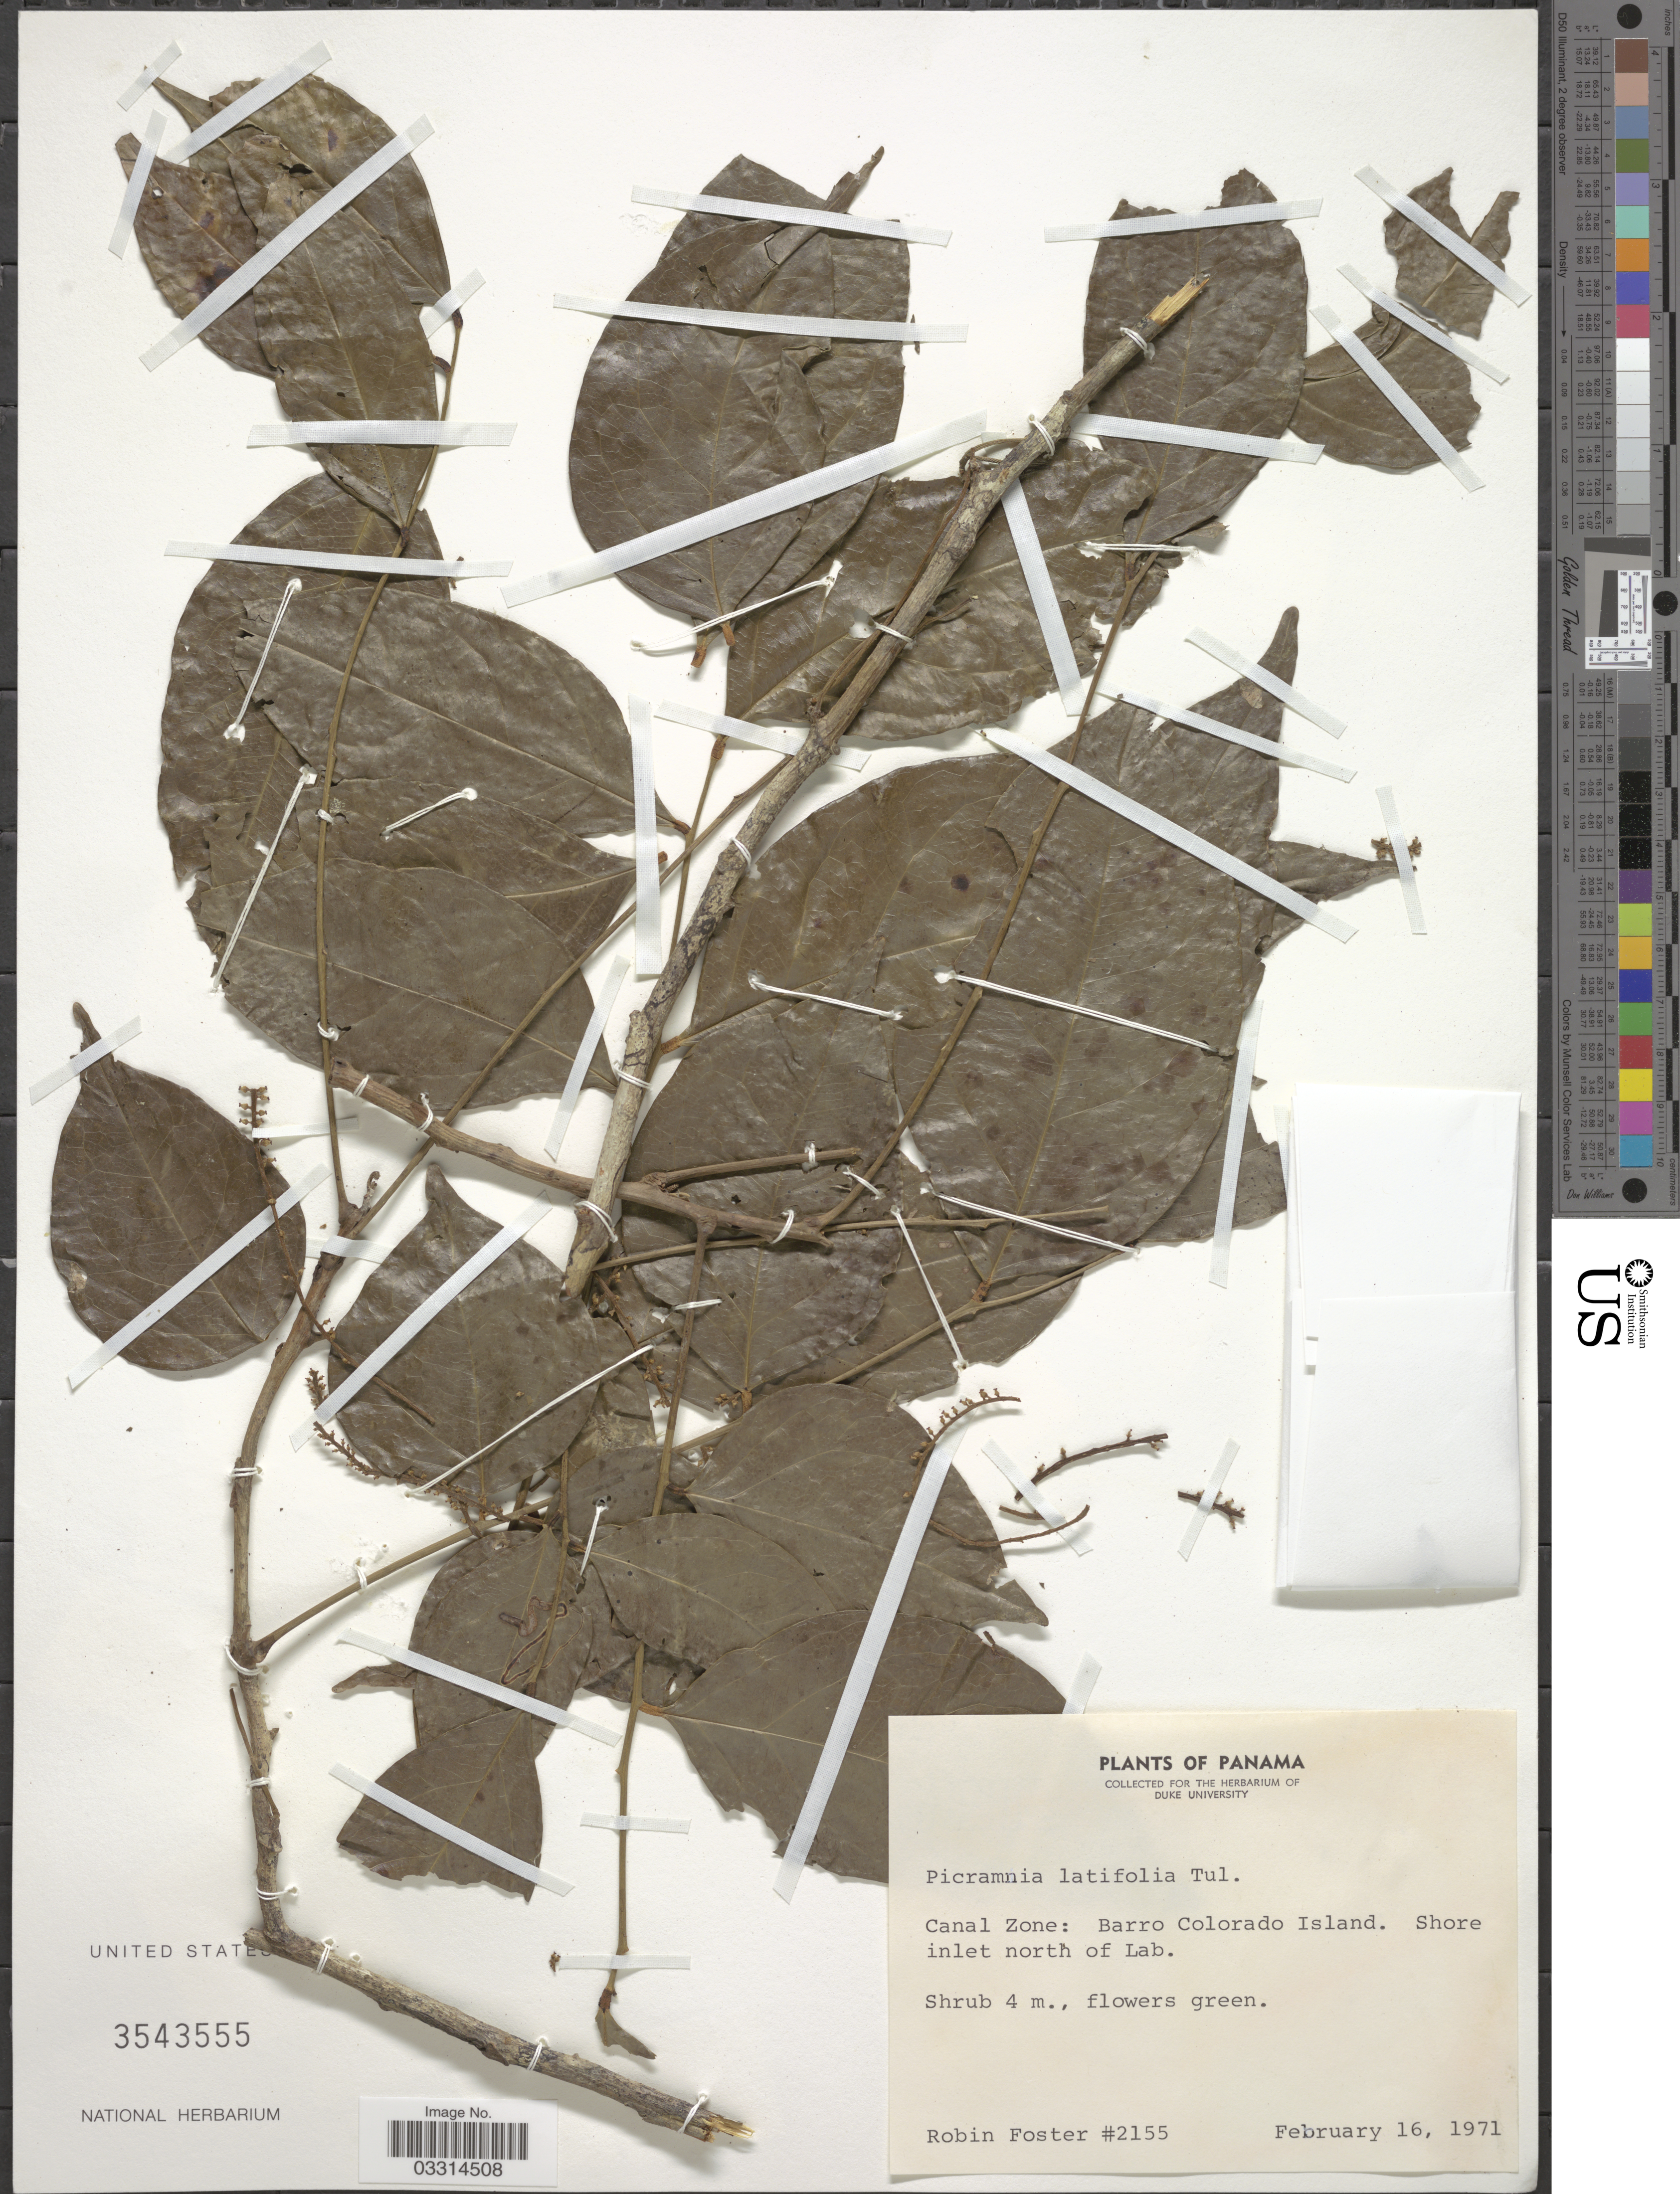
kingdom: Plantae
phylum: Tracheophyta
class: Magnoliopsida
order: Picramniales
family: Picramniaceae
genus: Picramnia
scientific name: Picramnia latifolia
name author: Tul.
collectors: R. B. Foster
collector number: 2155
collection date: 1971-02-16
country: Panama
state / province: Panamá Oeste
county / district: Canal Zone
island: Barro Colorado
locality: Canal Zone: Barro Colorado Island. Shore inlet north of Lab.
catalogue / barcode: US 3543555